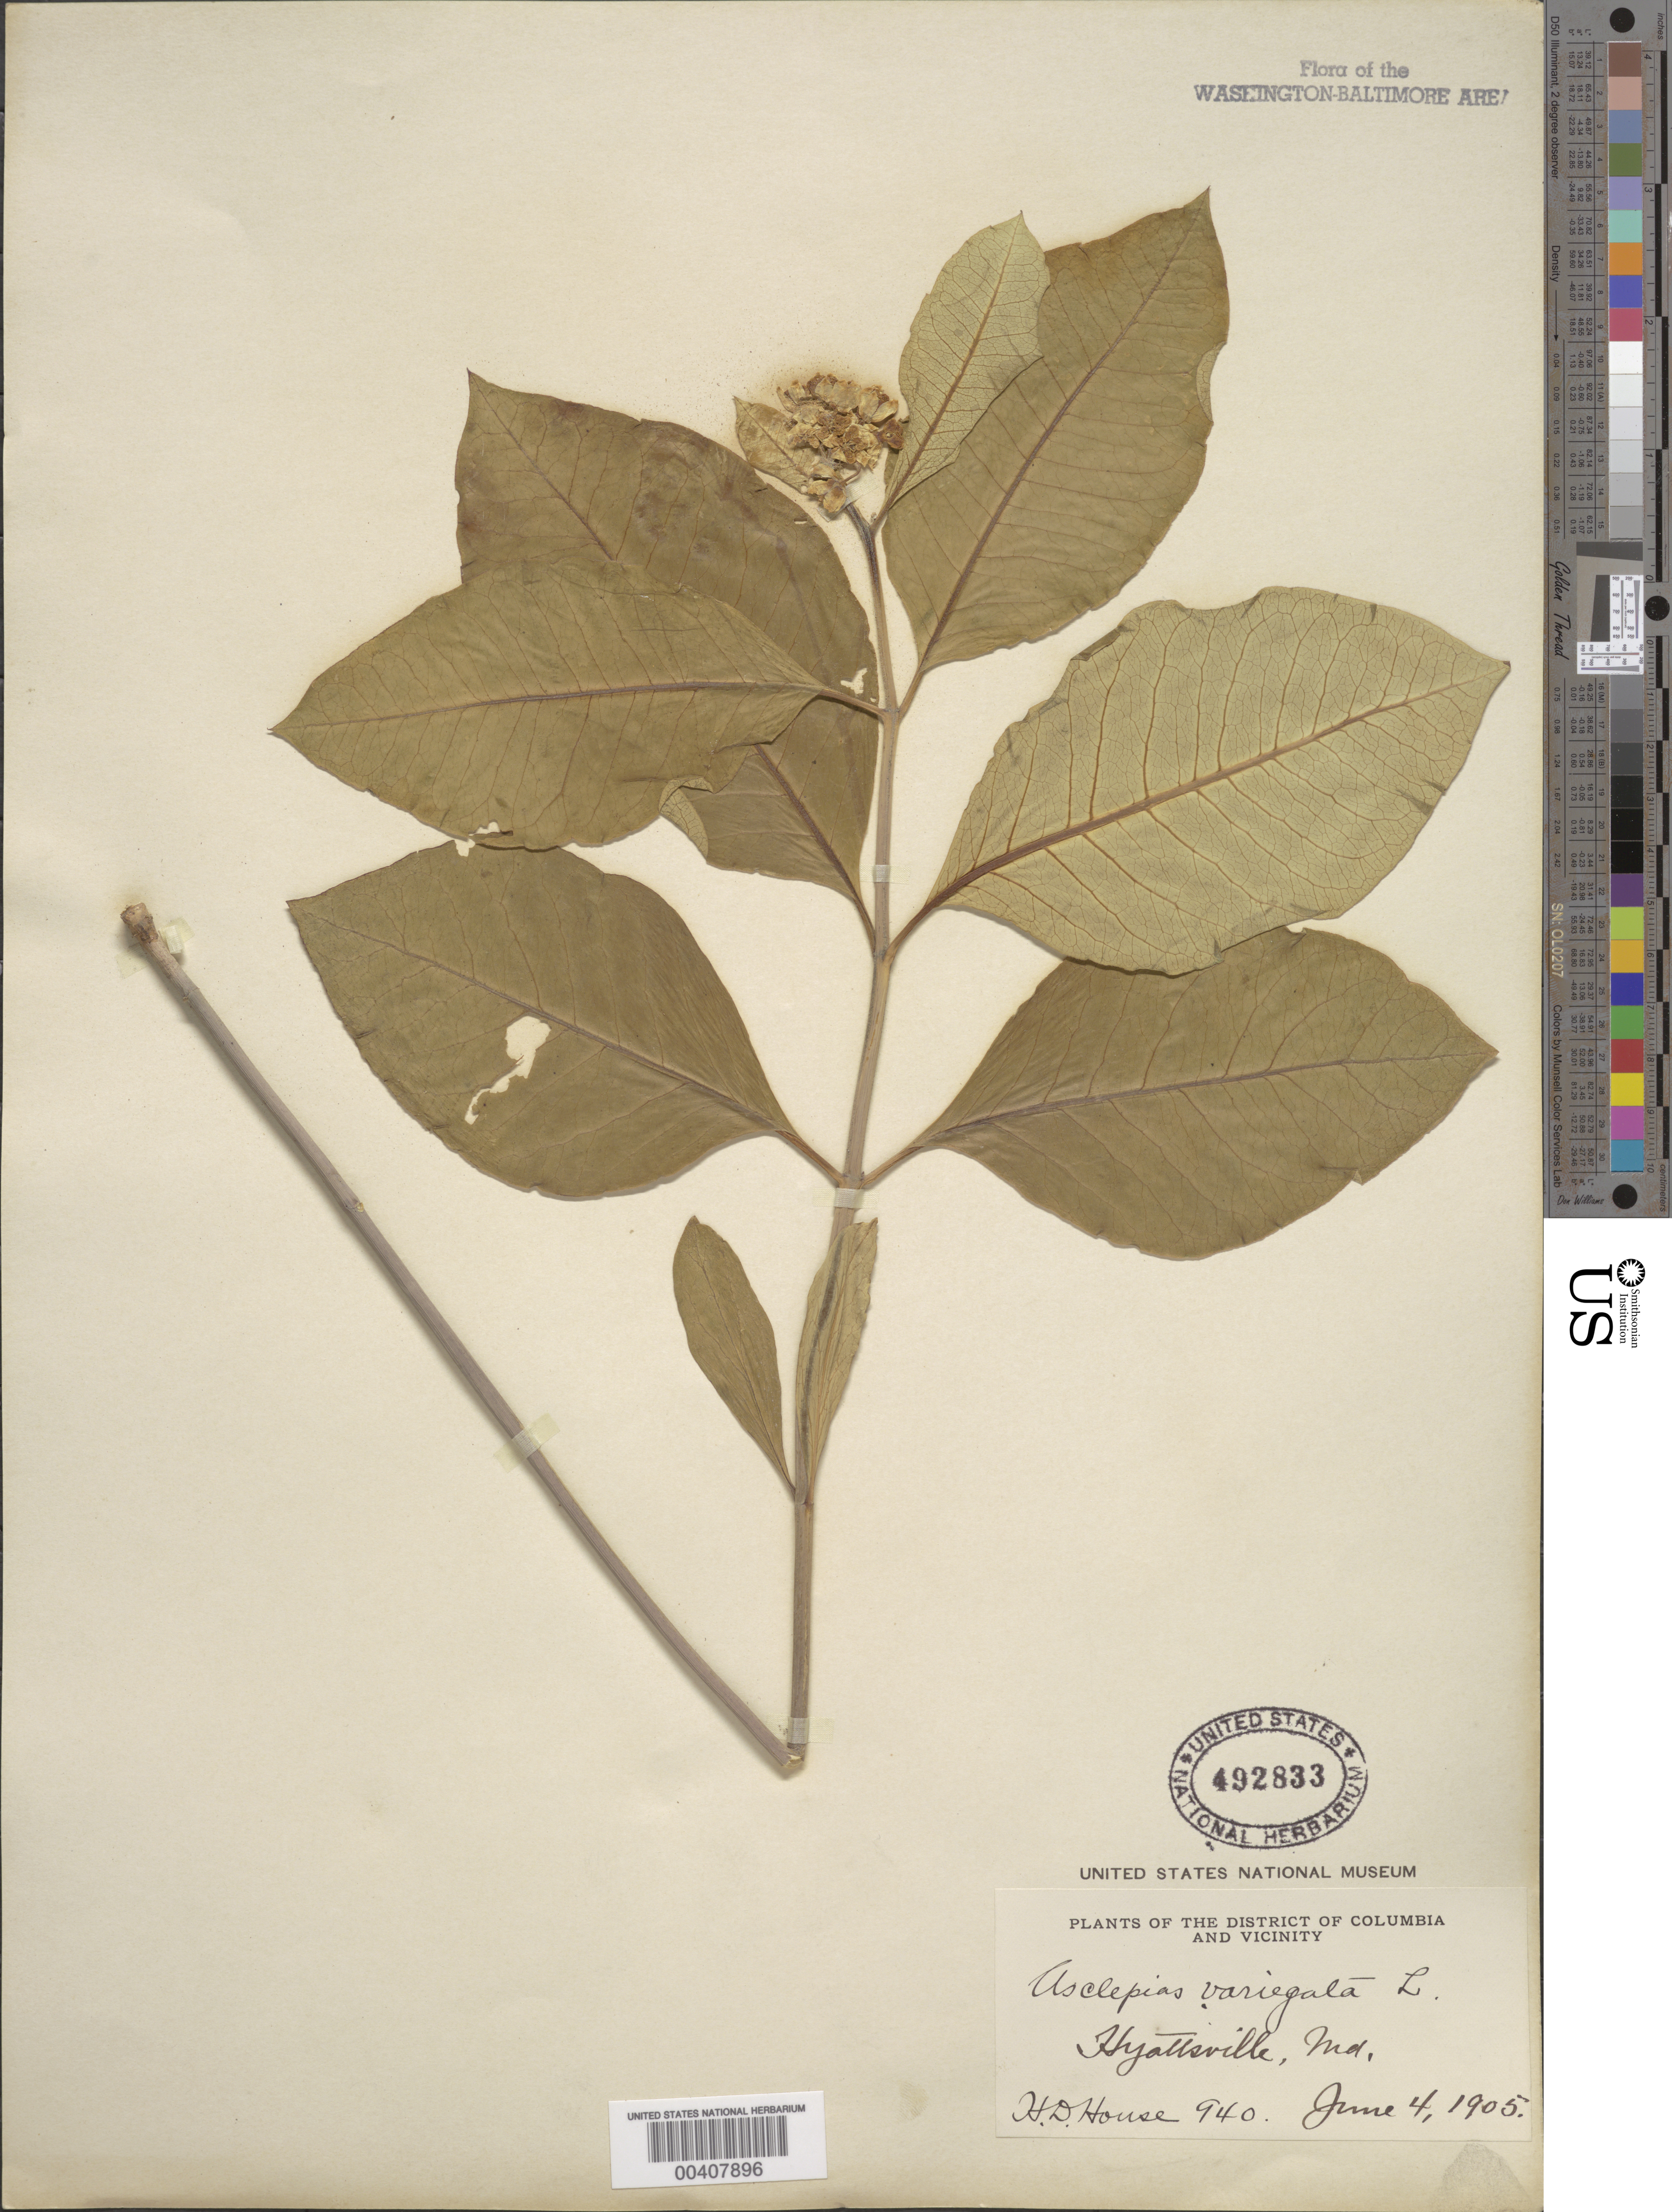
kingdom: Plantae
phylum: Tracheophyta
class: Magnoliopsida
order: Gentianales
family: Apocynaceae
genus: Asclepias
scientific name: Asclepias variegata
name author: L.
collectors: H. D. House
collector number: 940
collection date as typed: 04 Jun 1905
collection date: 1905-06-04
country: United States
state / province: Maryland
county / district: Prince George's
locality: Hyattsville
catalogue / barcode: US 492833